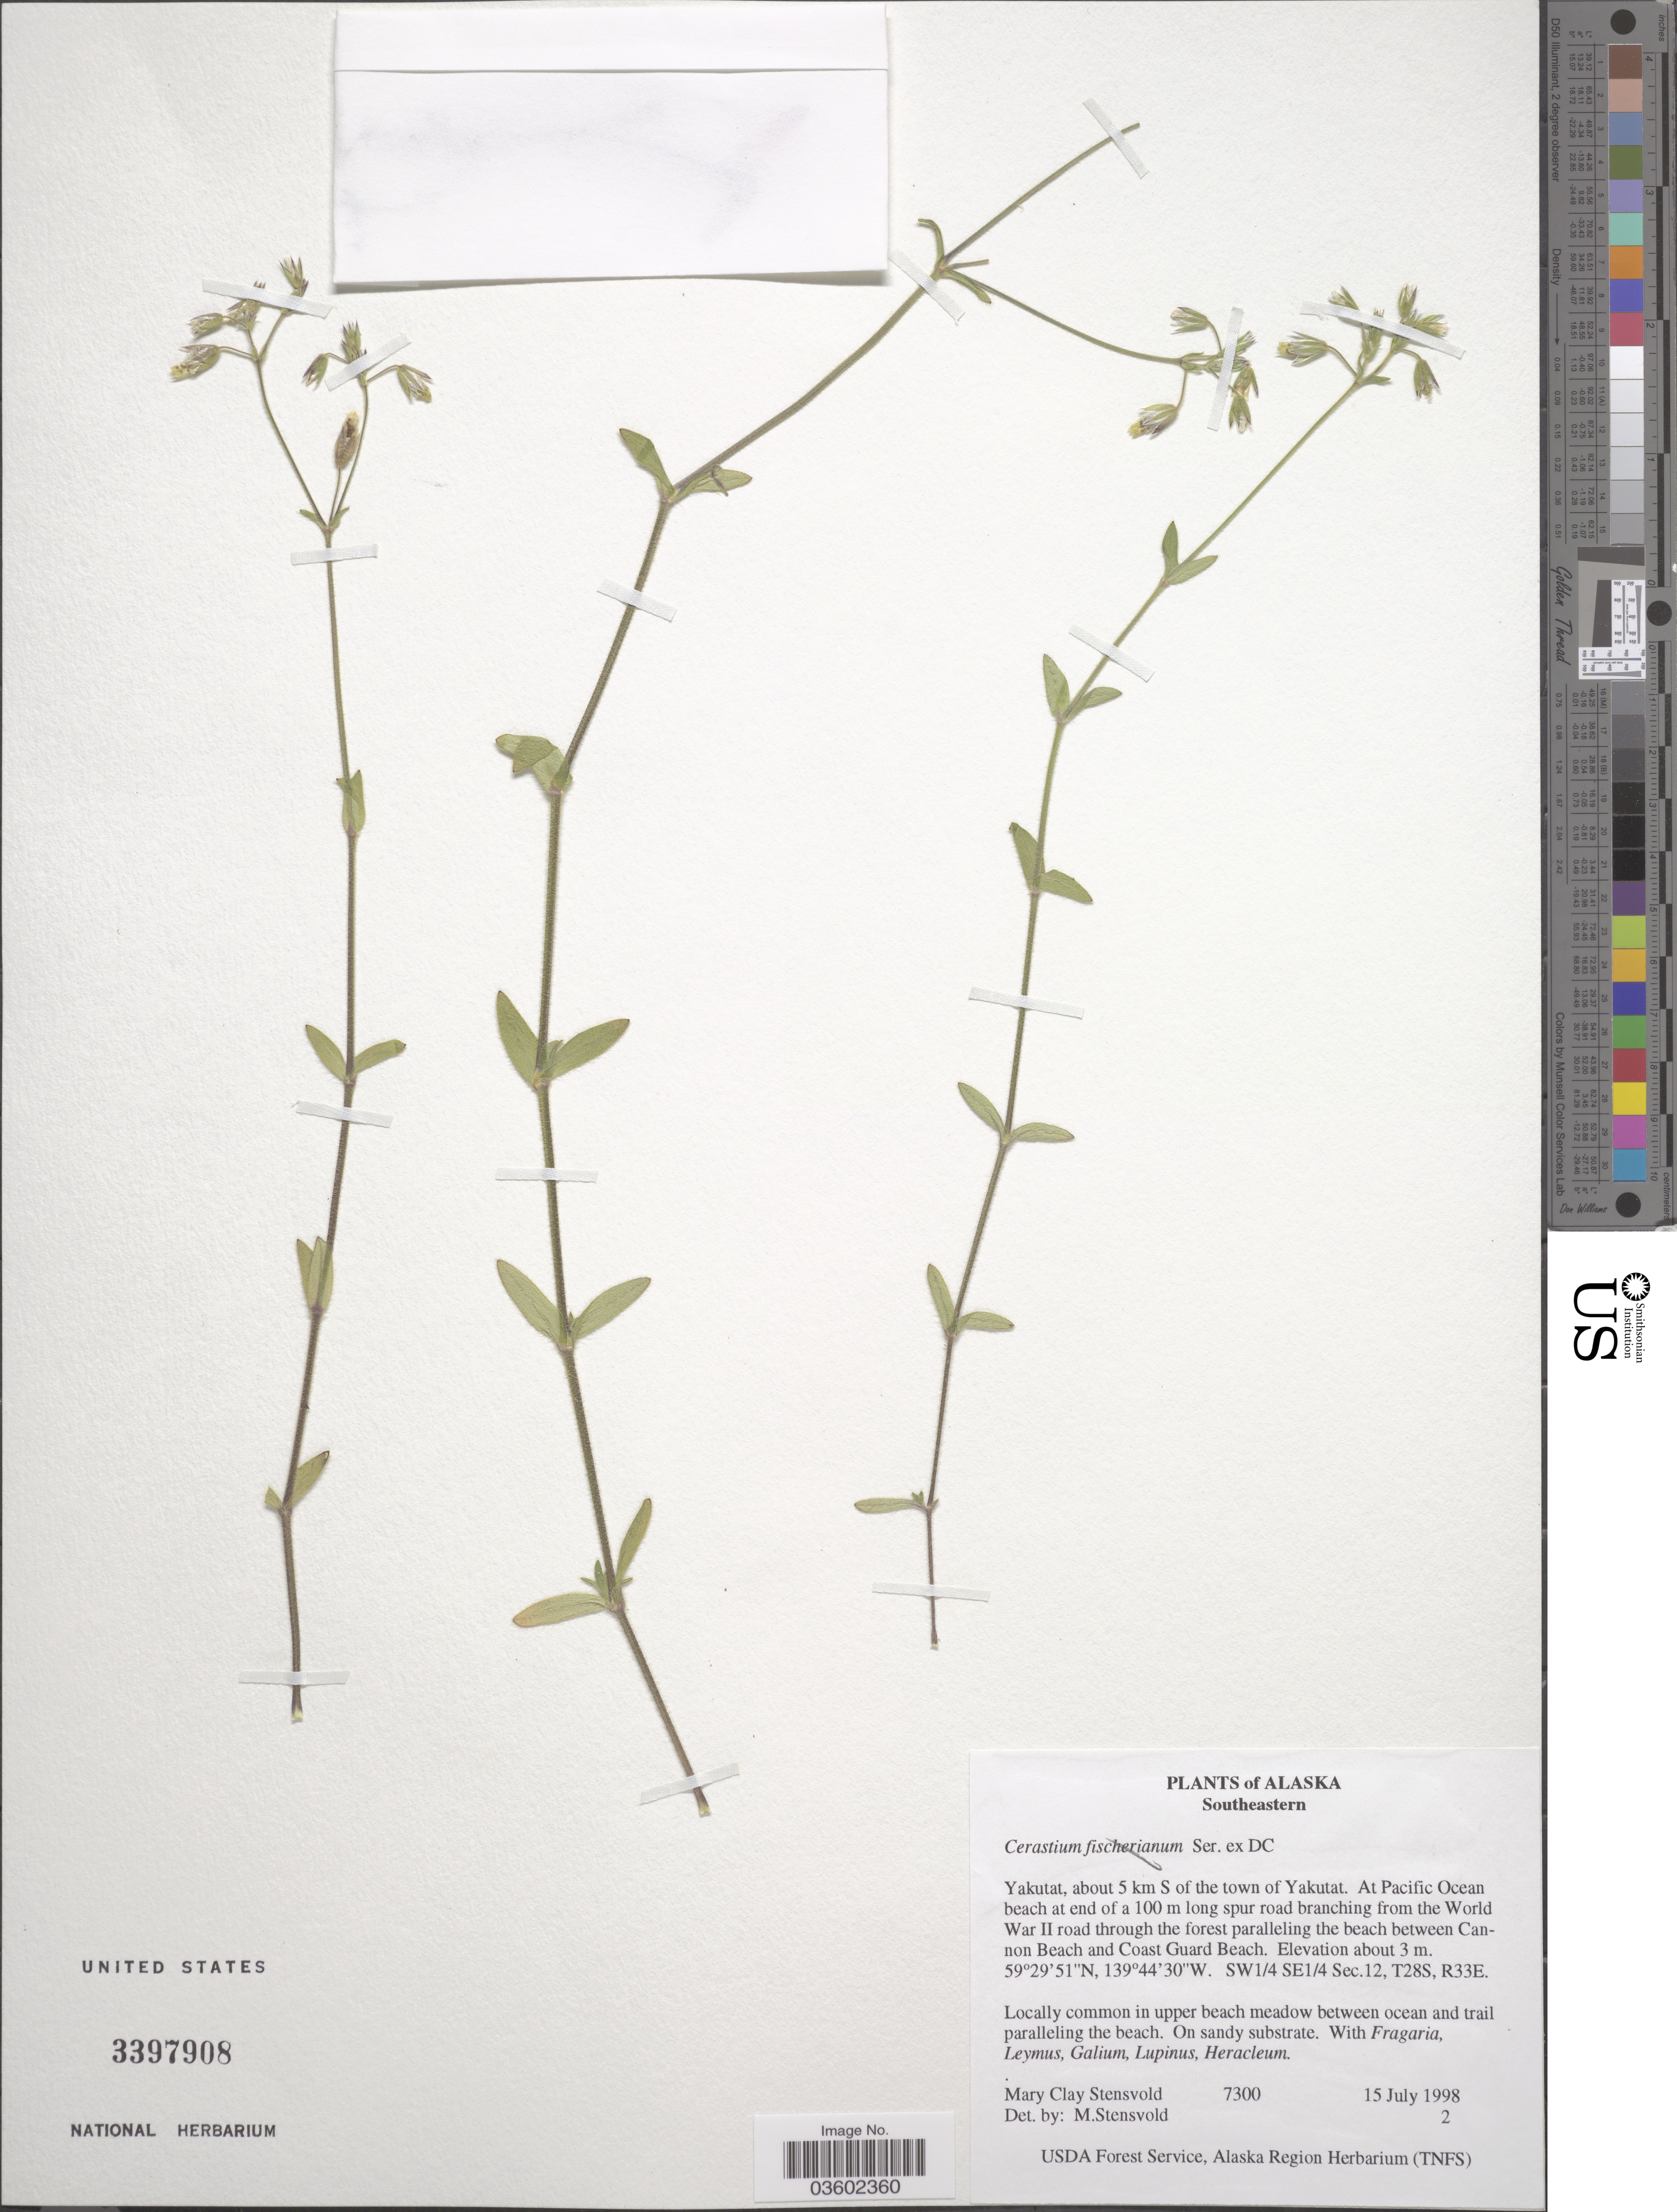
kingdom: Plantae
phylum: Tracheophyta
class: Magnoliopsida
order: Caryophyllales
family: Caryophyllaceae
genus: Cerastium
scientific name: Cerastium vulgatum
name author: L.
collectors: M. Stensvold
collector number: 7300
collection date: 1998-07-15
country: United States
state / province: Alaska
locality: Southeastern. Yakutat, about 5 km S of the town of Yakutat. At Pacific Ocean beach at end of a 100 m long spur road branching from the World War II road through the forest paralleling the beach between Cannon Beach and Coast Guard Beach. SW¼ SE¼ Sec.12, T28S, R33E.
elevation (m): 3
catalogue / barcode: US 3397908